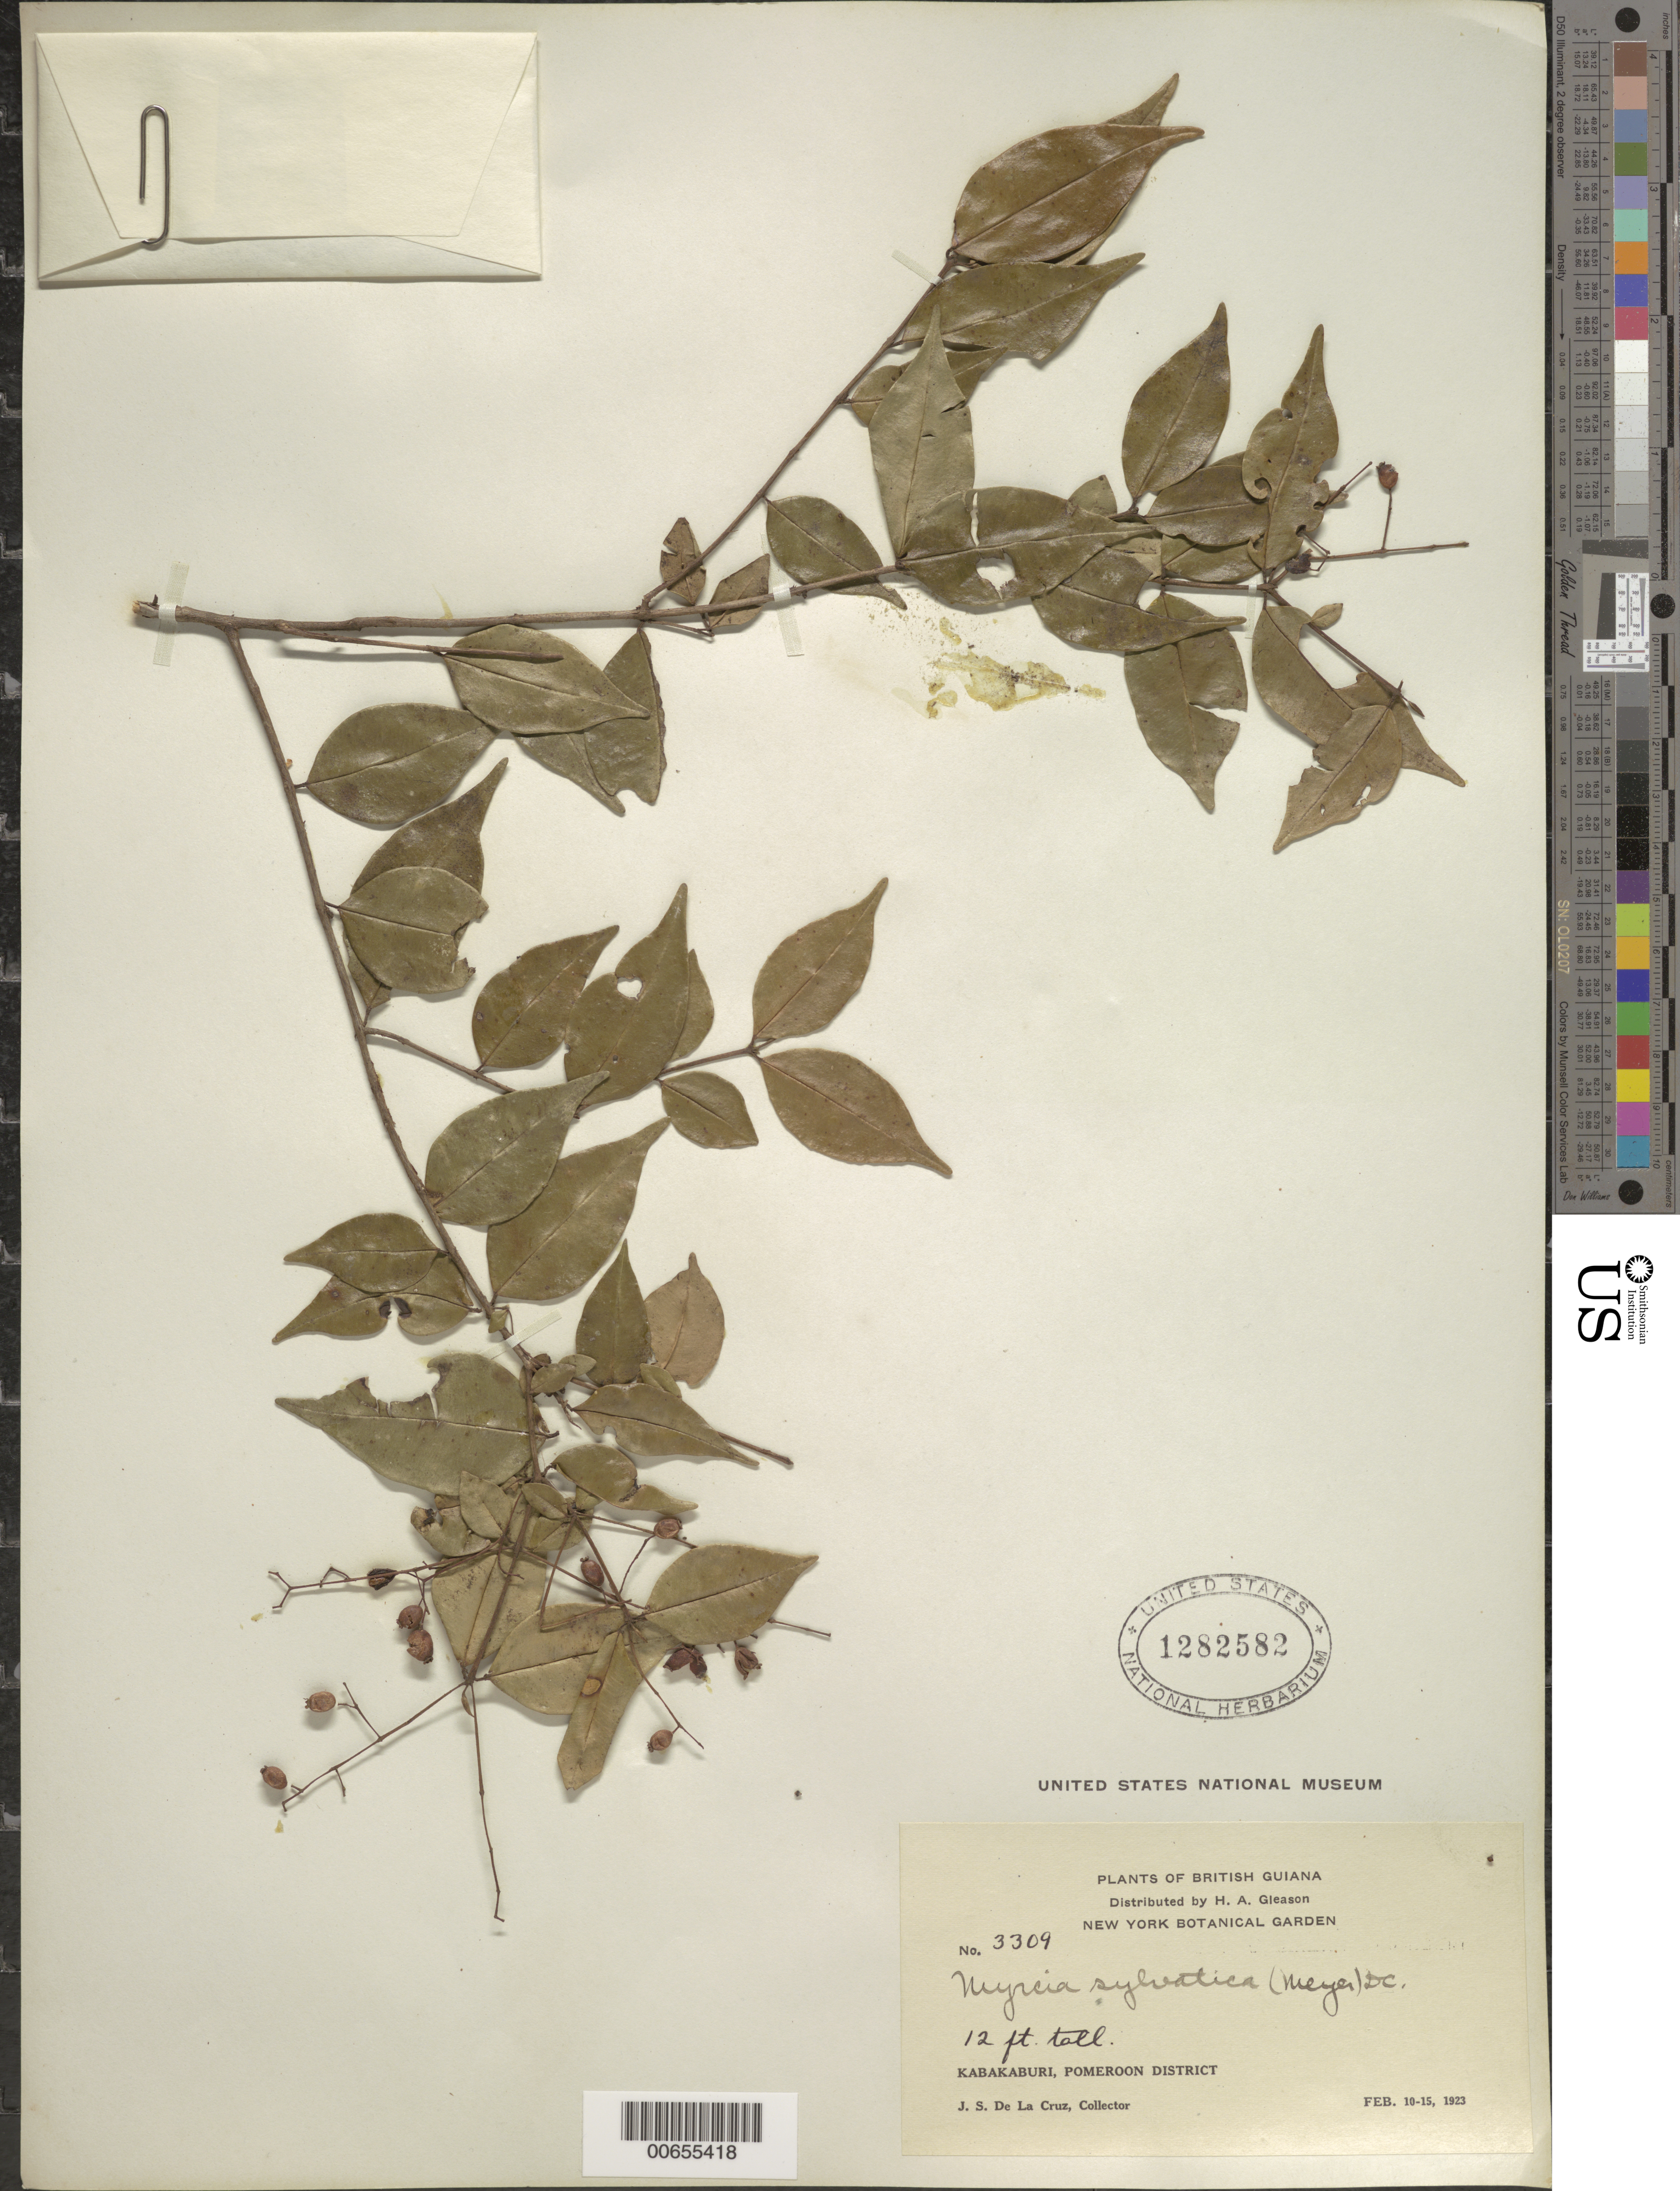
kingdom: Plantae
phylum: Tracheophyta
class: Magnoliopsida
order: Myrtales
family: Myrtaceae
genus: Myrcia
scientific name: Myrcia sylvatica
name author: (G. Mey.) DC.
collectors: J. S. de la Cruz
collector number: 3309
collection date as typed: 10-Feb-23 to 15-Feb-23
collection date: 1923-02-10/1923-02-15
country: Guyana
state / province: Pomeroon-Supenaam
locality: Kabakaburi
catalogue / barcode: US 1282582